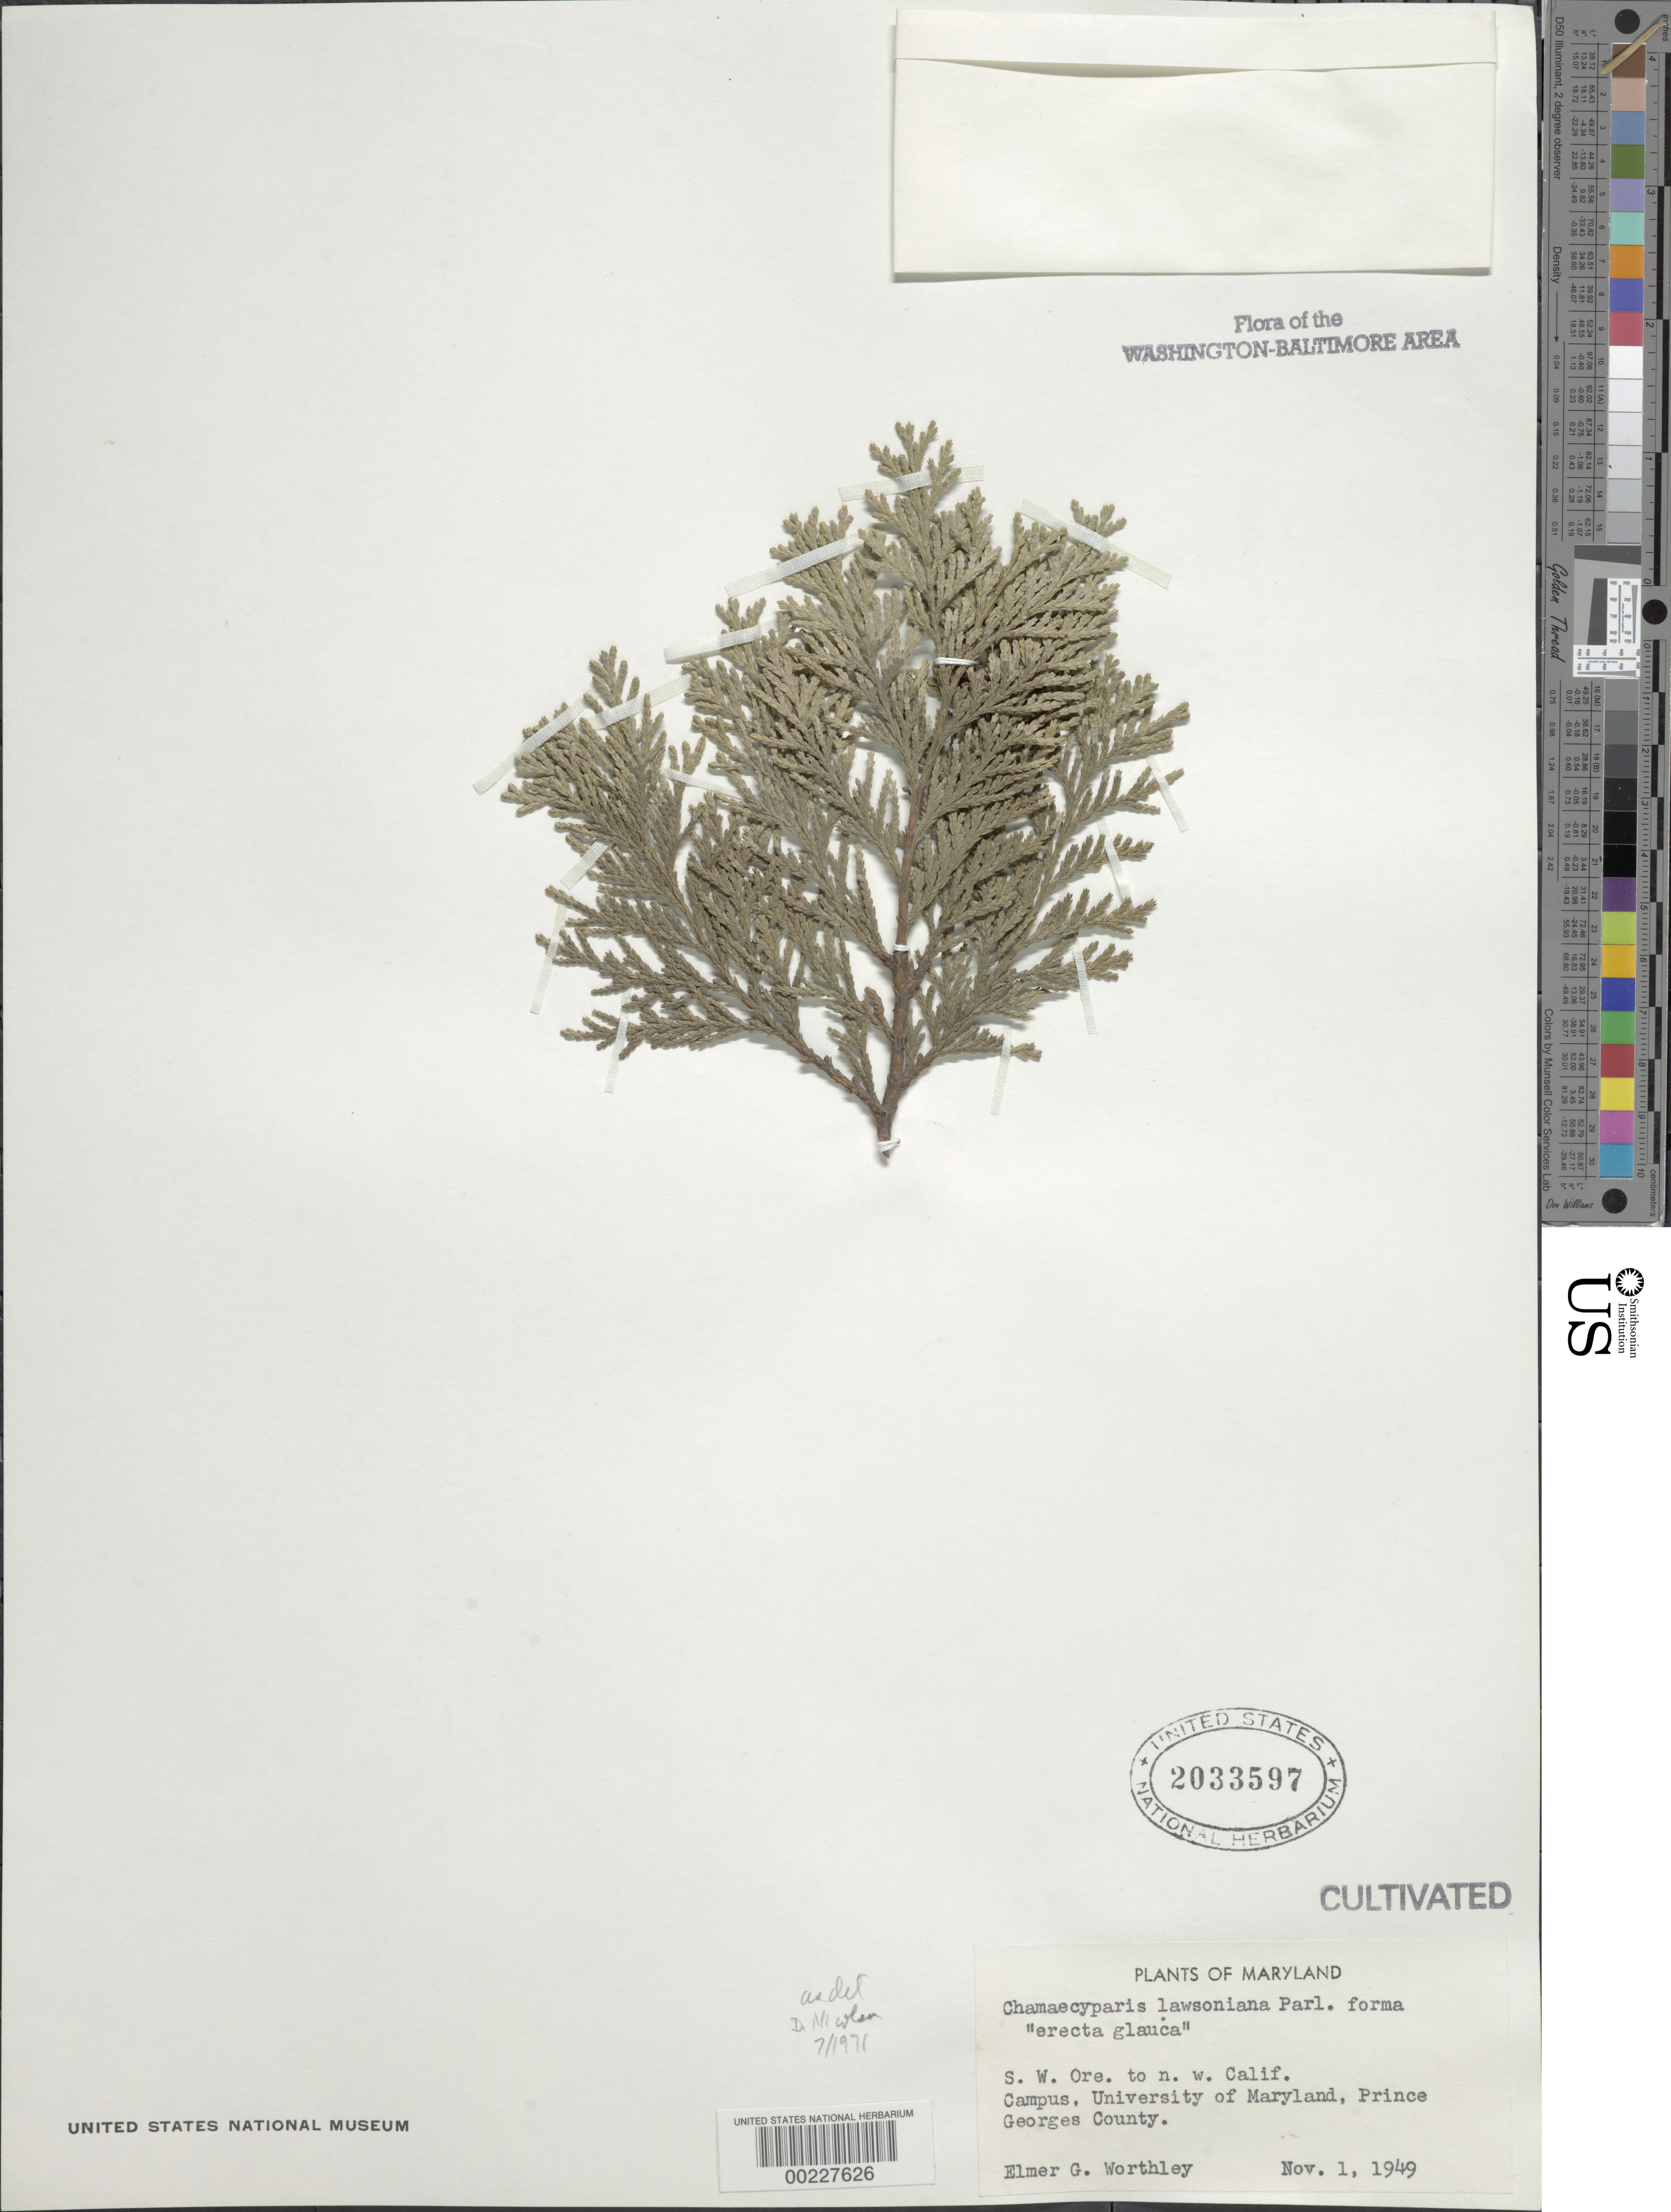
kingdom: Plantae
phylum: Tracheophyta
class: Pinopsida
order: Pinales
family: Cupressaceae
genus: Chamaecyparis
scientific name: Chamaecyparis lawsoniana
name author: (A. Murray bis) Parl.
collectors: E. Worthley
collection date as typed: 01 Nov 1949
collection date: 1949-11-01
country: United States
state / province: Maryland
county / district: Prince George's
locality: Campus, University of Maryland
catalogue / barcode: US 2033597